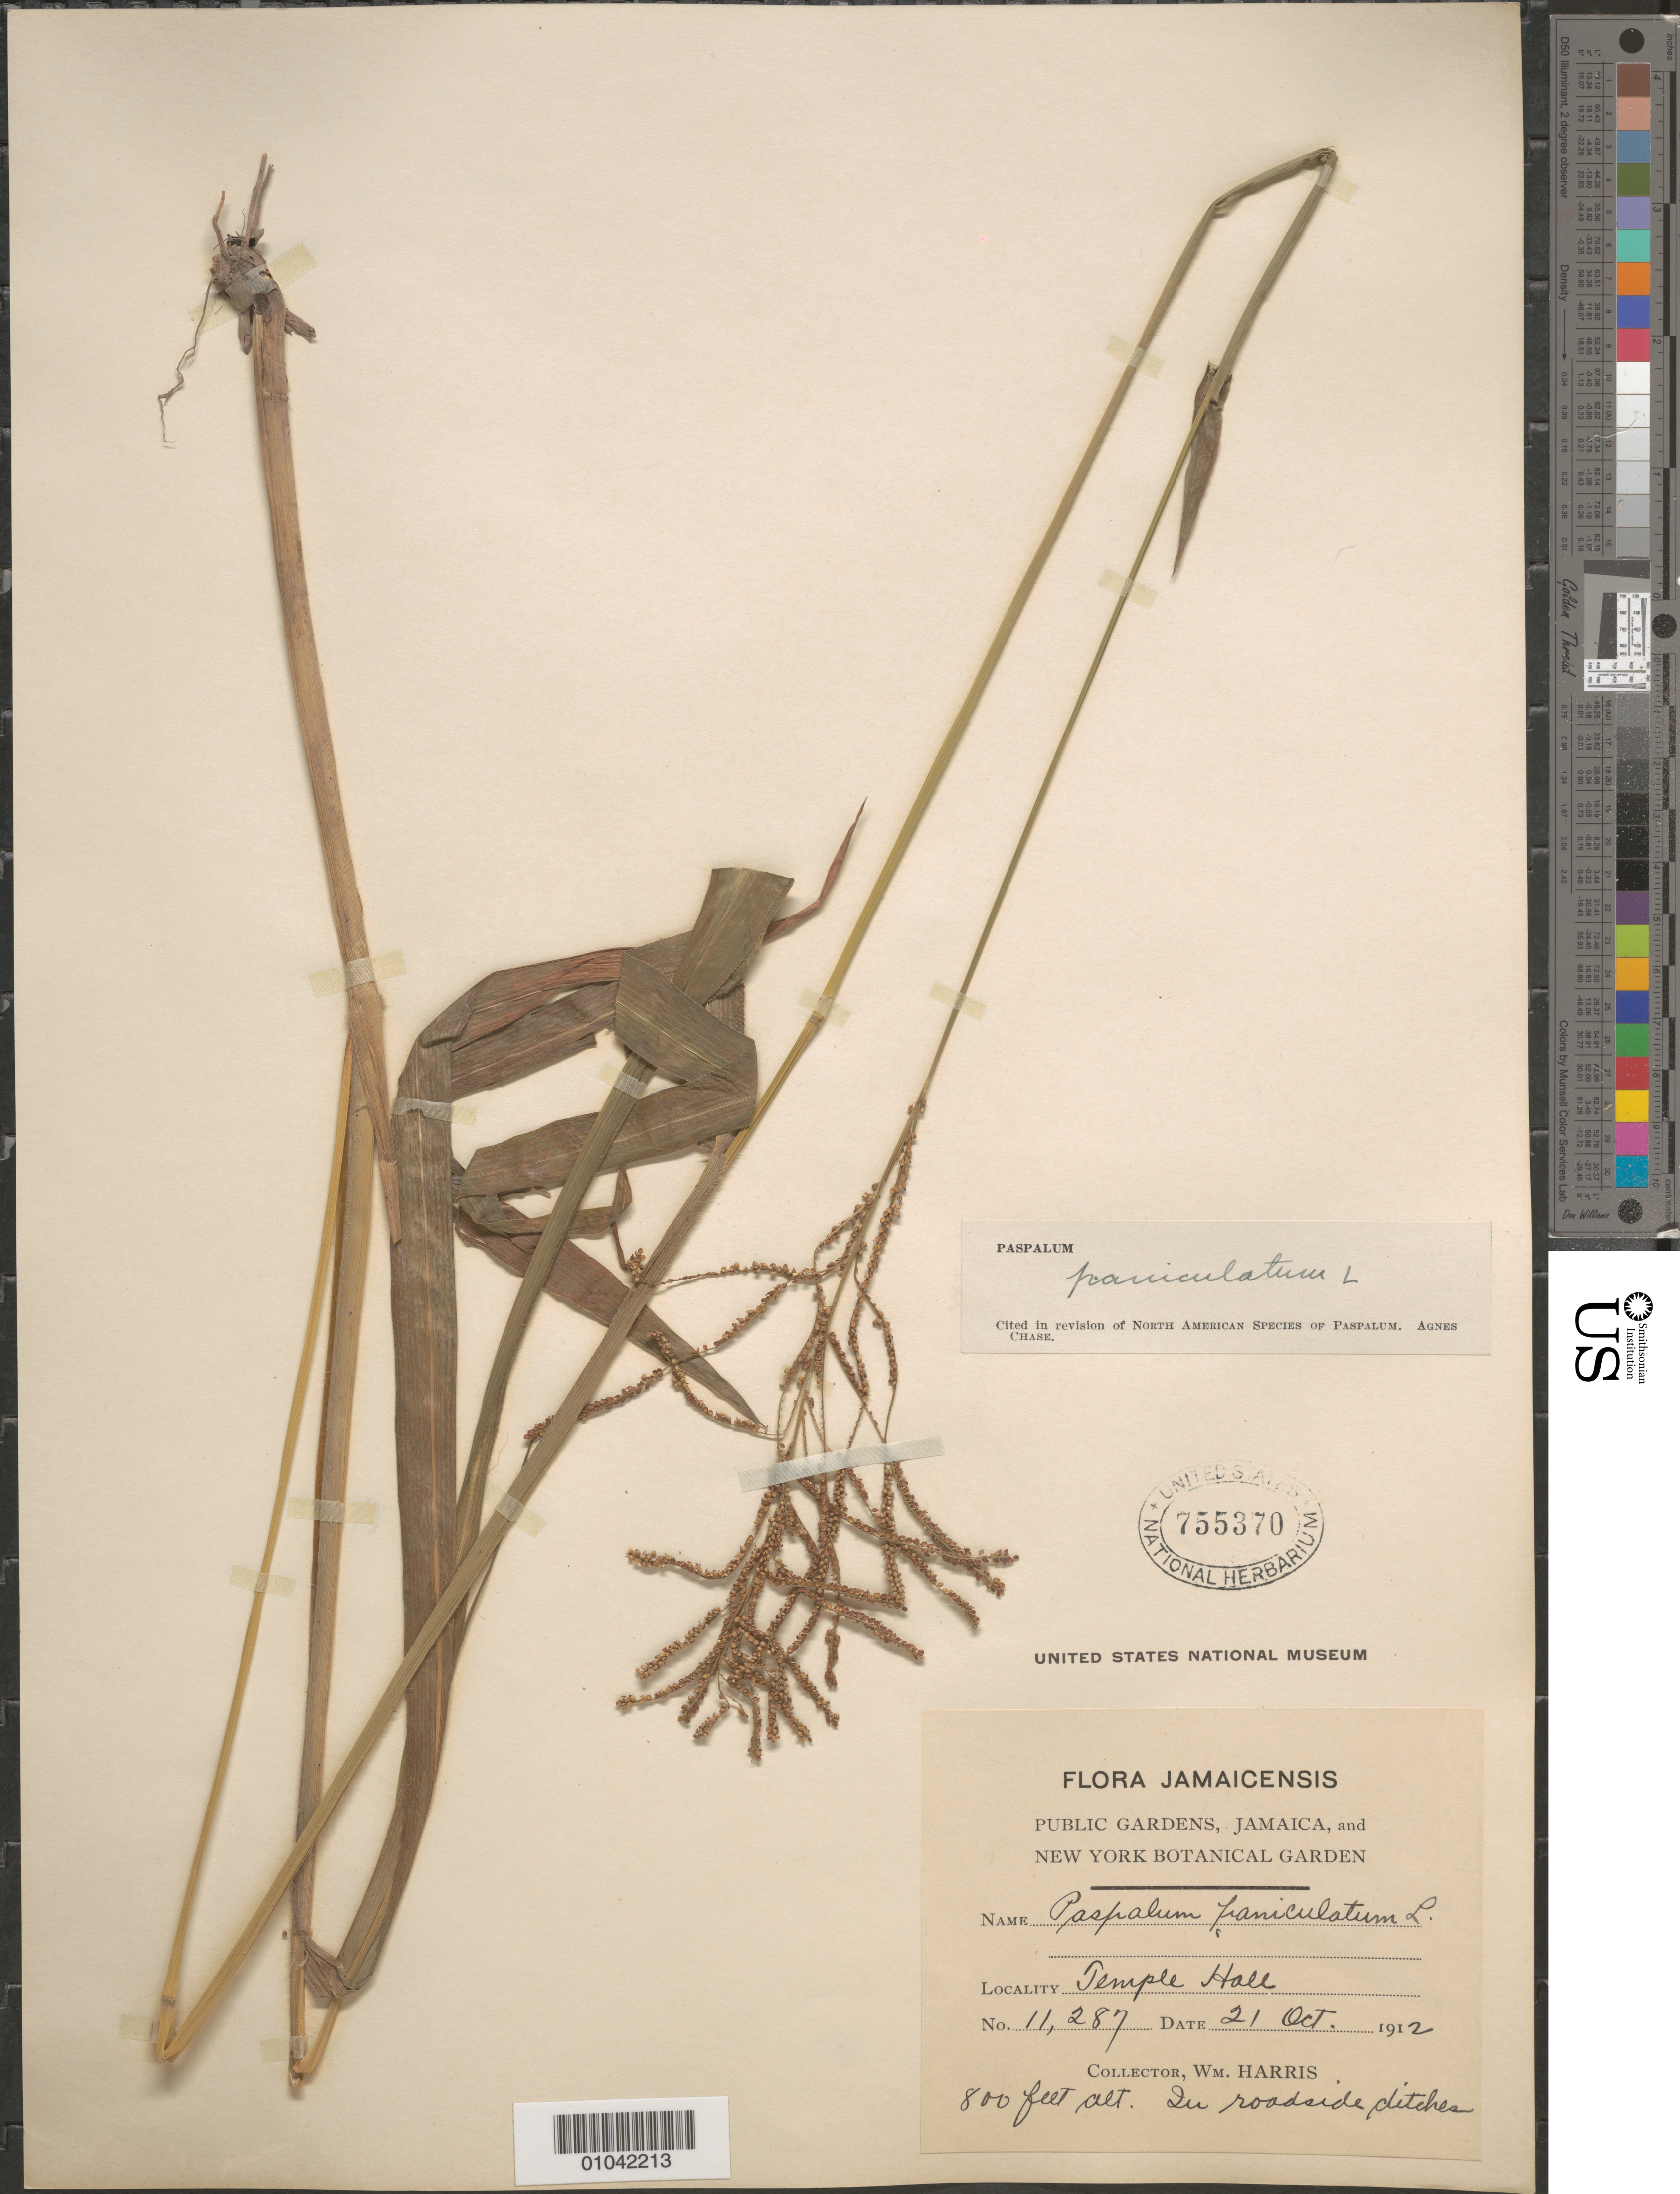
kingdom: Plantae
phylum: Tracheophyta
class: Liliopsida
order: Poales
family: Poaceae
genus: Paspalum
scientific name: Paspalum paniculatum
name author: L.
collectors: W. Harris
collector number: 11287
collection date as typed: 21 Oct 1912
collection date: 1912-10-21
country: Jamaica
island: Jamaica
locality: Temple Hall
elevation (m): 244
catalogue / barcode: US 755370